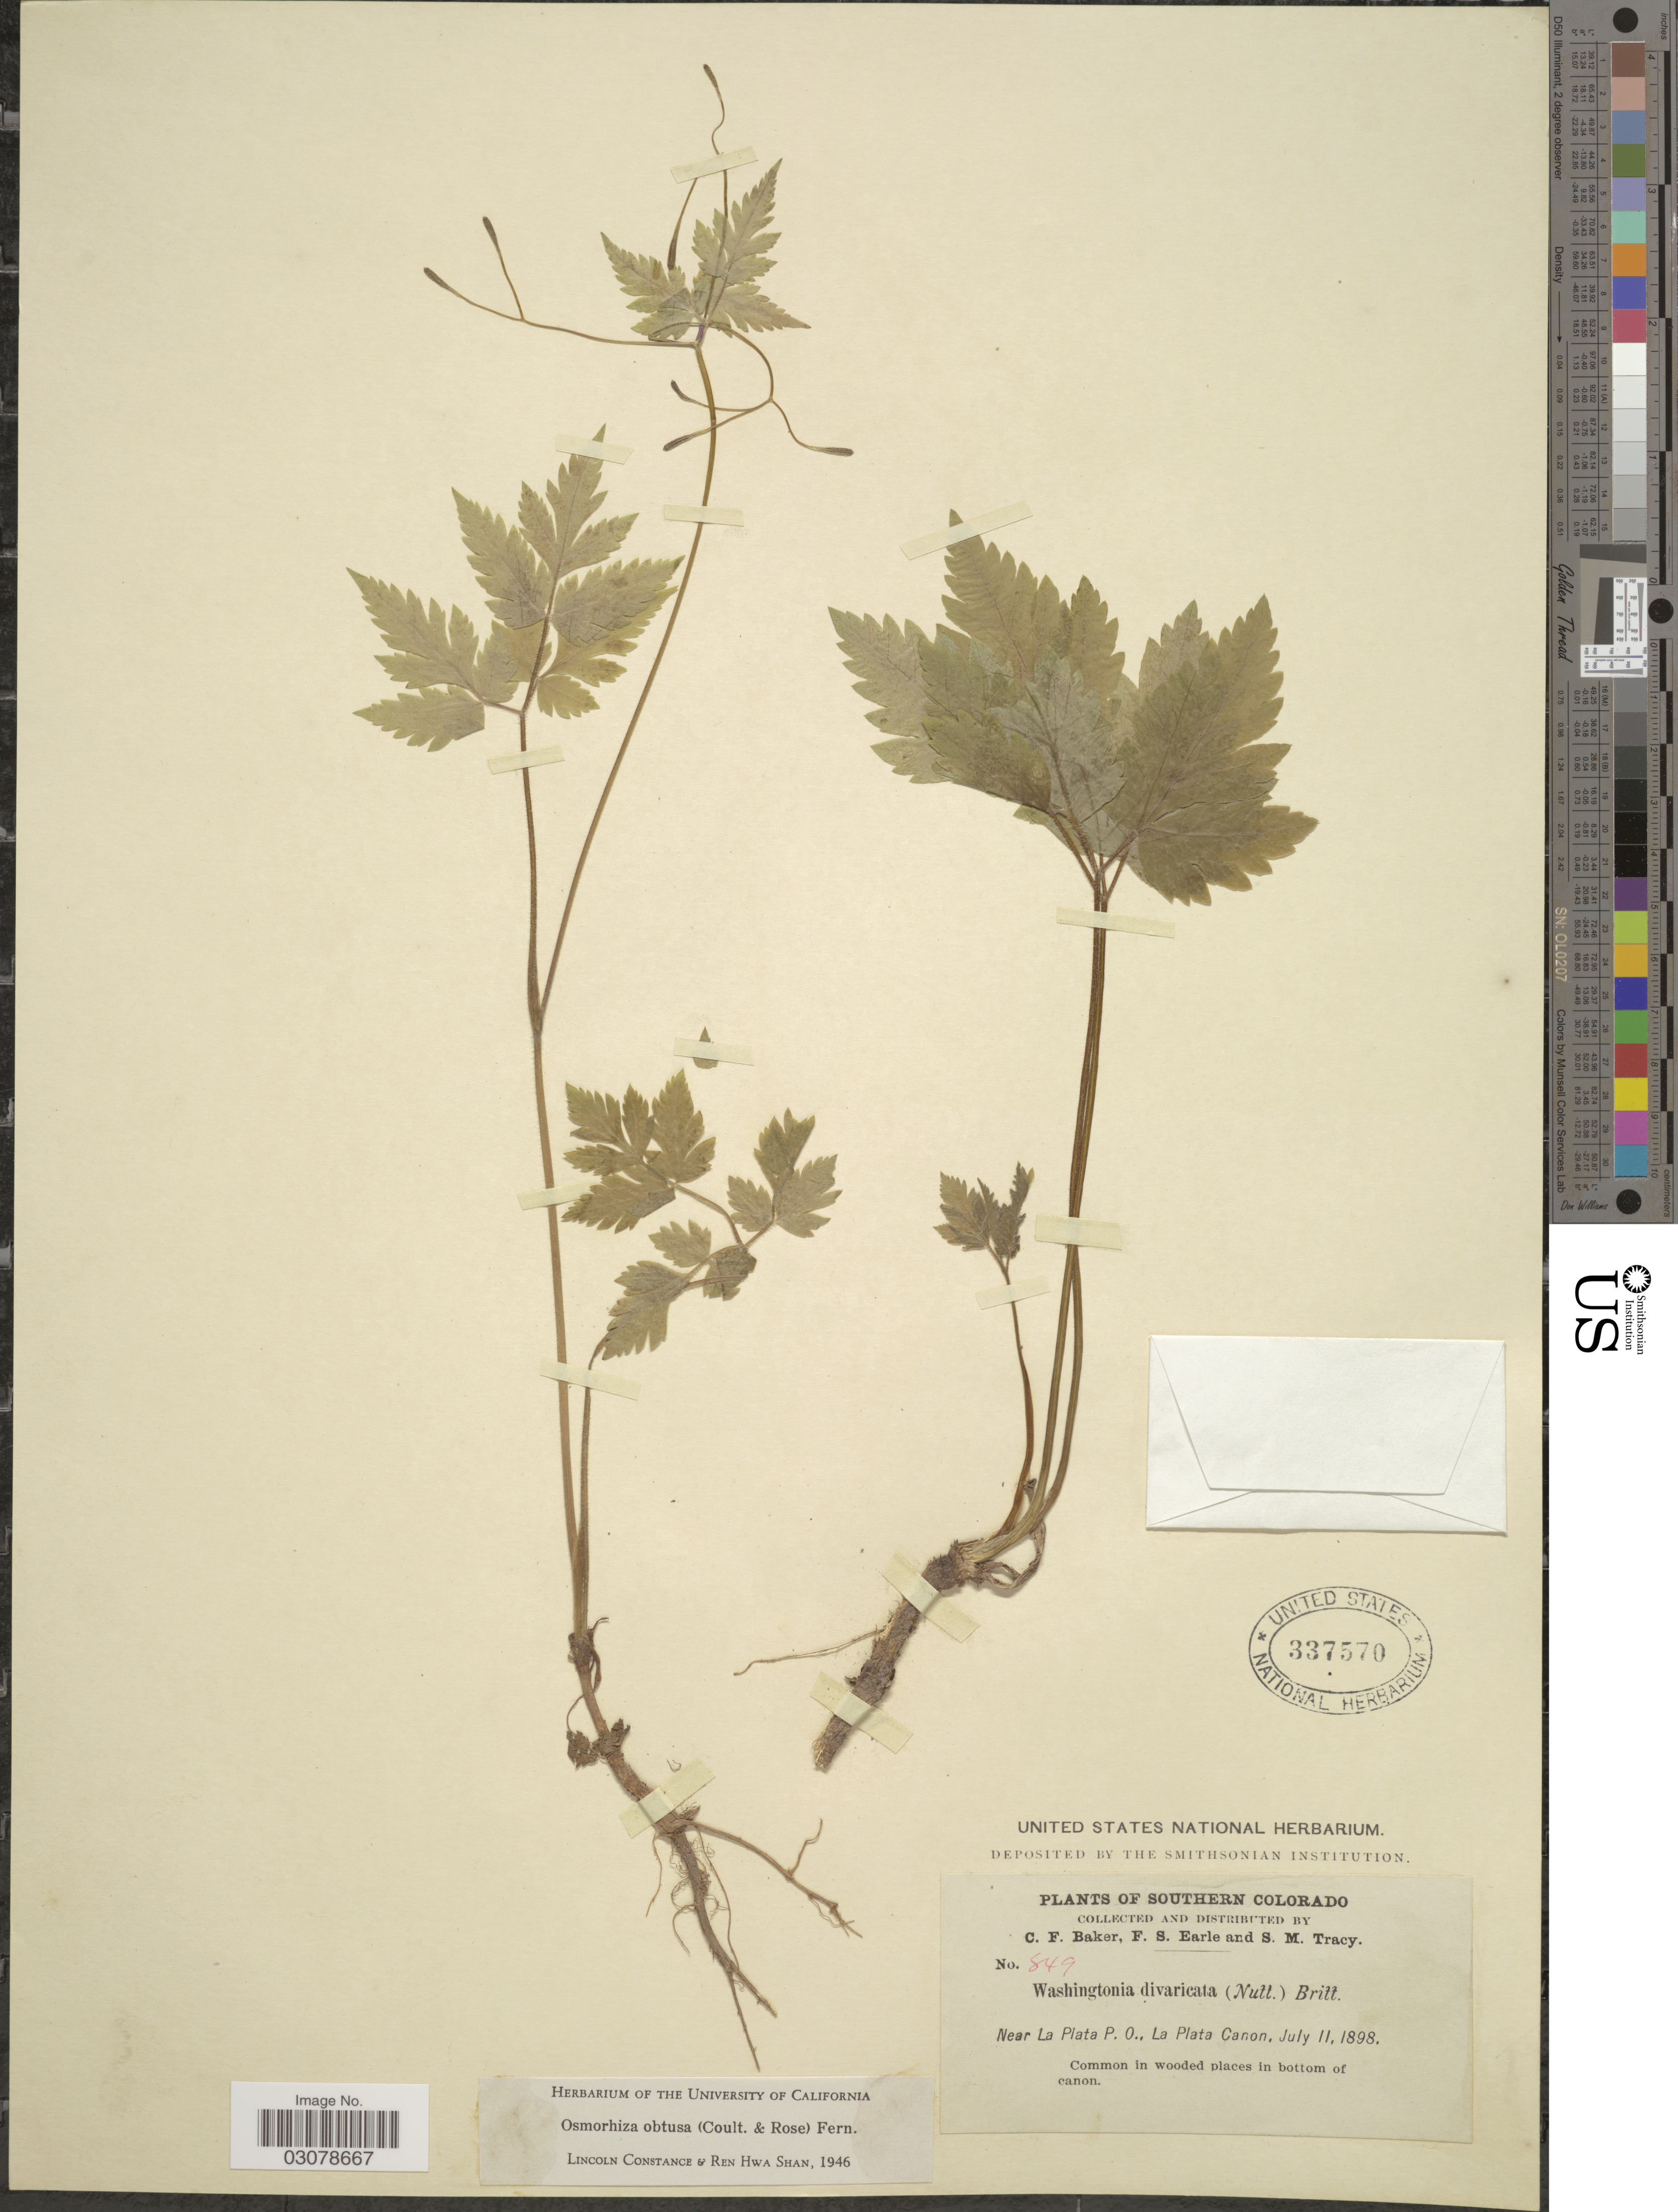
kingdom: Plantae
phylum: Tracheophyta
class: Magnoliopsida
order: Apiales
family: Apiaceae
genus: Osmorhiza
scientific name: Osmorhiza obtusa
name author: (J.M. Coult. & Rose) Fernald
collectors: C. F. Baker, F. S. Earle & S. M. Tracy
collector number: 849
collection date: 1898-07-11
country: United States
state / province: Colorado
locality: Southern Colorado, Near La Plata P.O., La Plata Canon.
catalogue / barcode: US 337570